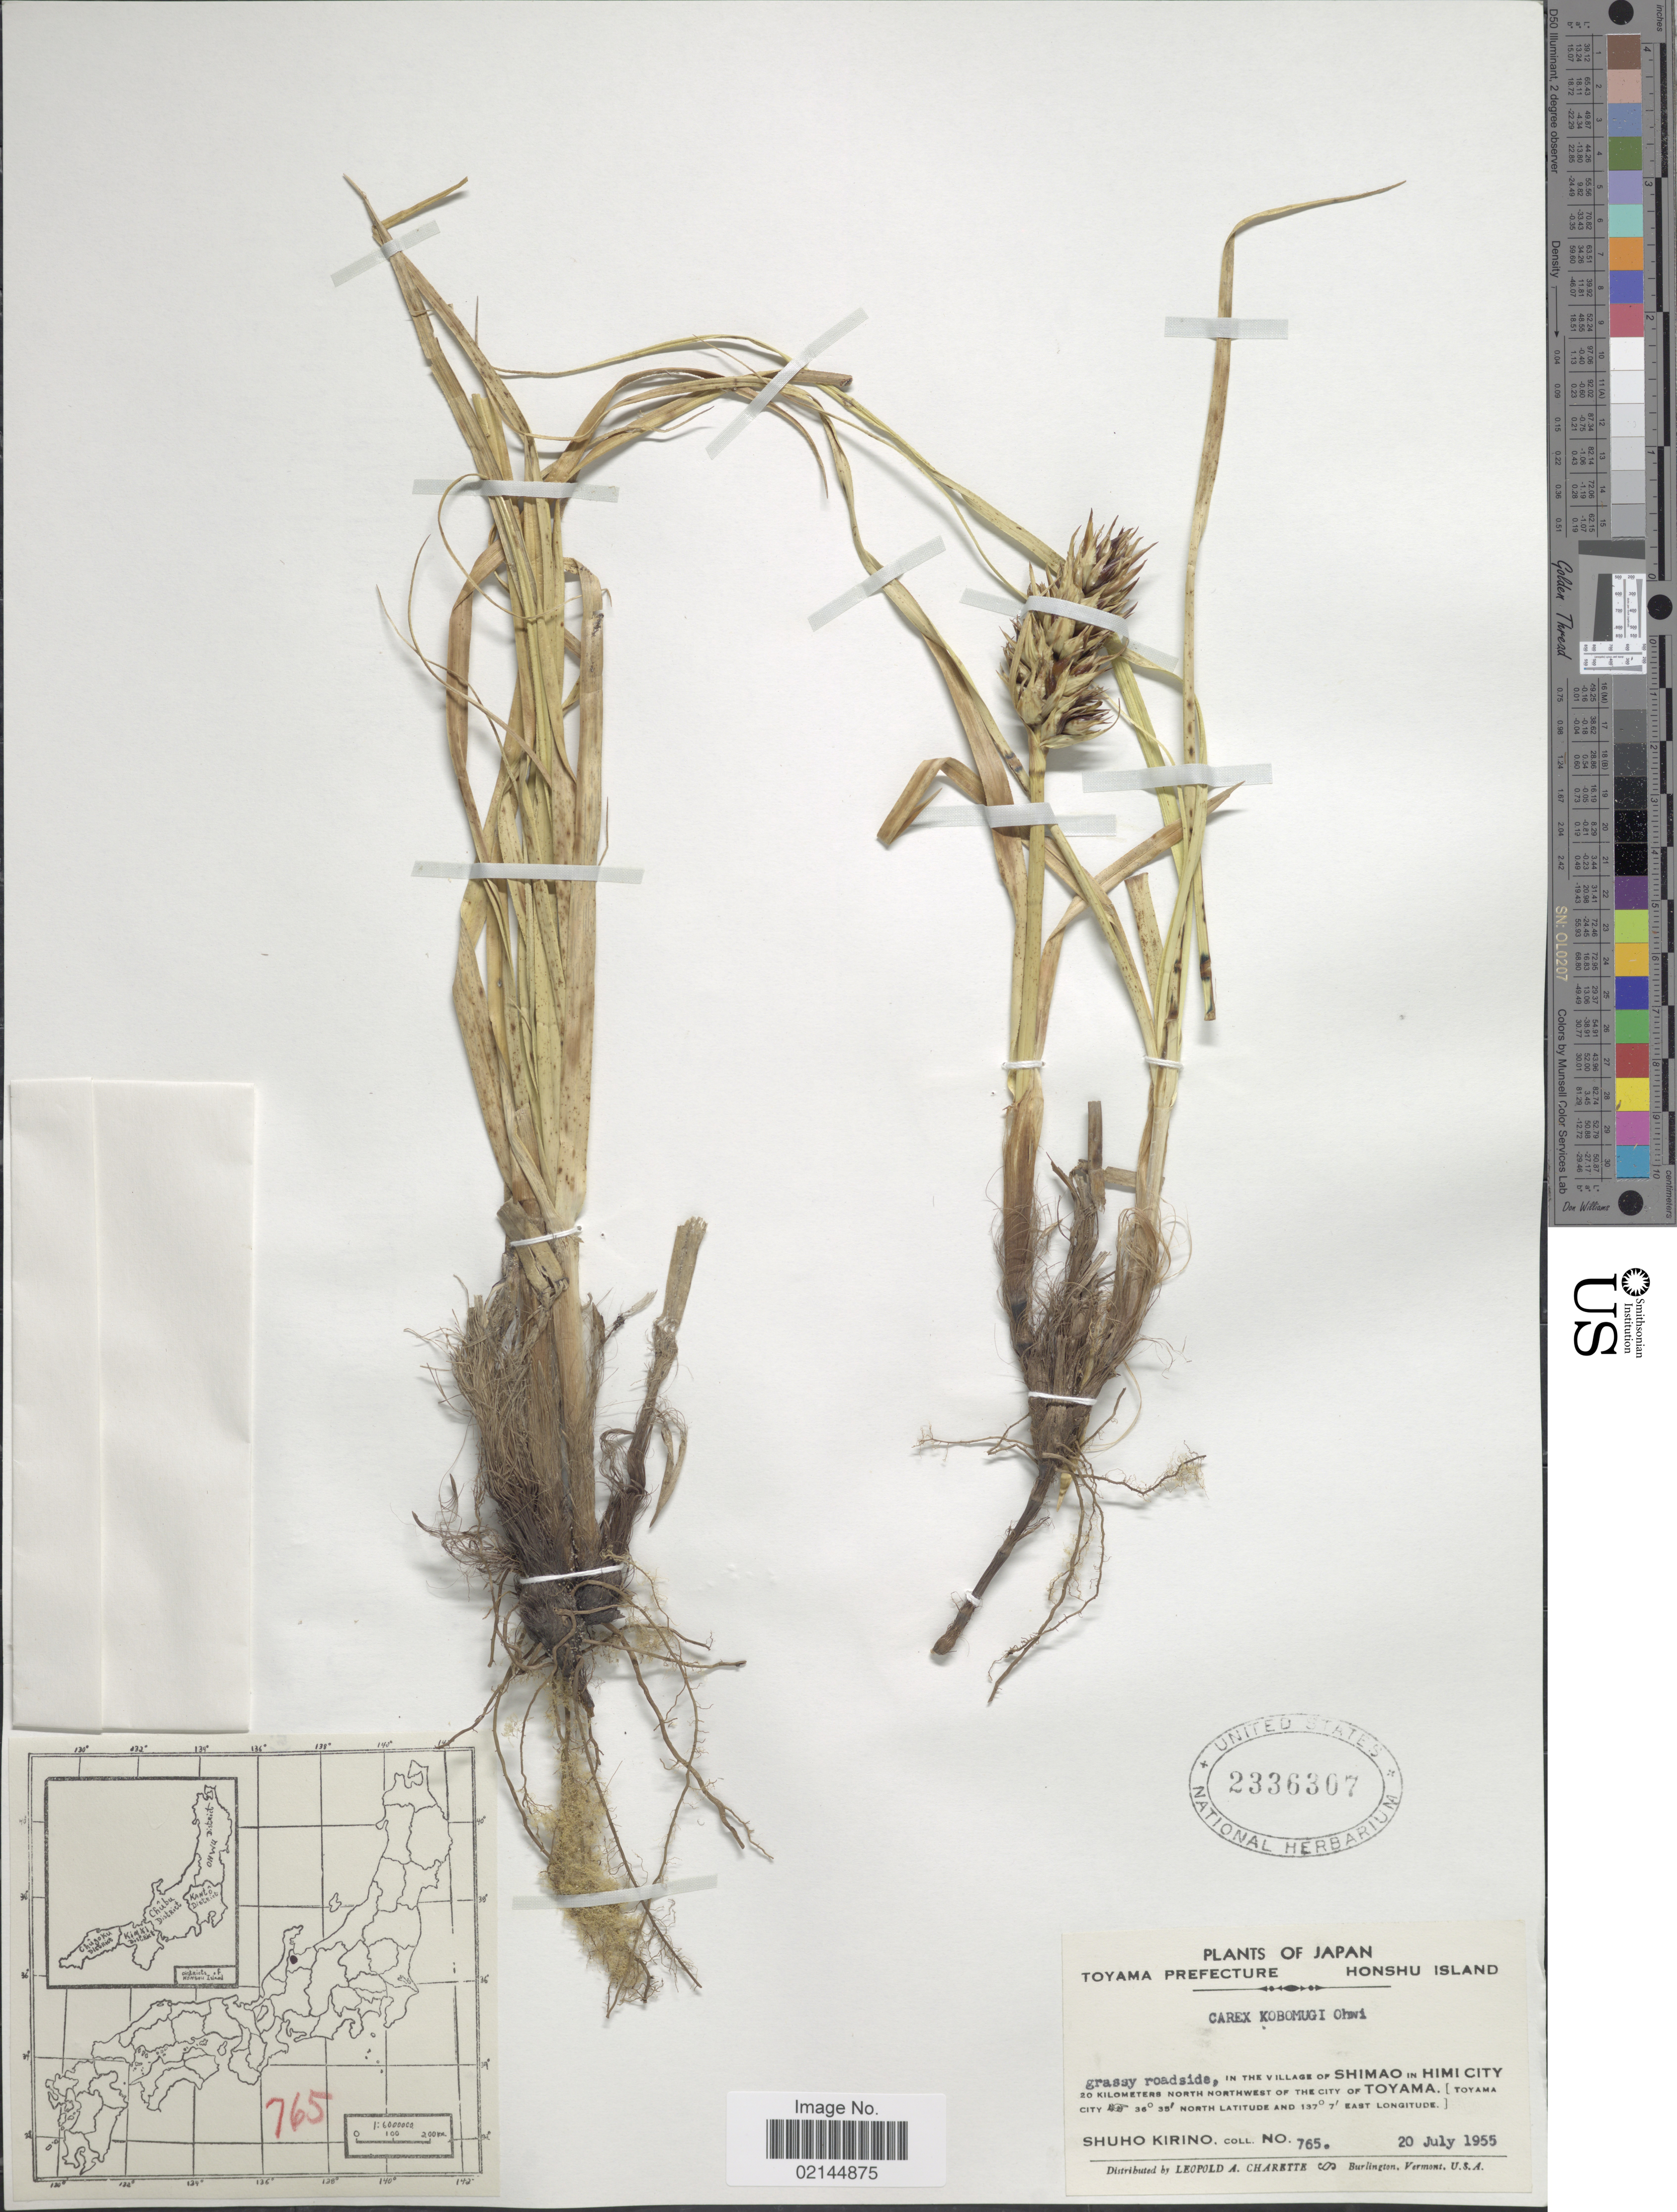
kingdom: Plantae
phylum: Tracheophyta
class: Liliopsida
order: Poales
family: Cyperaceae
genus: Carex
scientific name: Carex kobomugi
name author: Ohwi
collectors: S. Kirino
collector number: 765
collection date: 1955-07-20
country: Japan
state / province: Toyama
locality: Toyama Prefecture. Honshu Island. Grassy roadside, in the village of Shimao in Himi City 20 kilometers North Northwest of the City of Toyama. [Toyama City]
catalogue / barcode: US 2336307